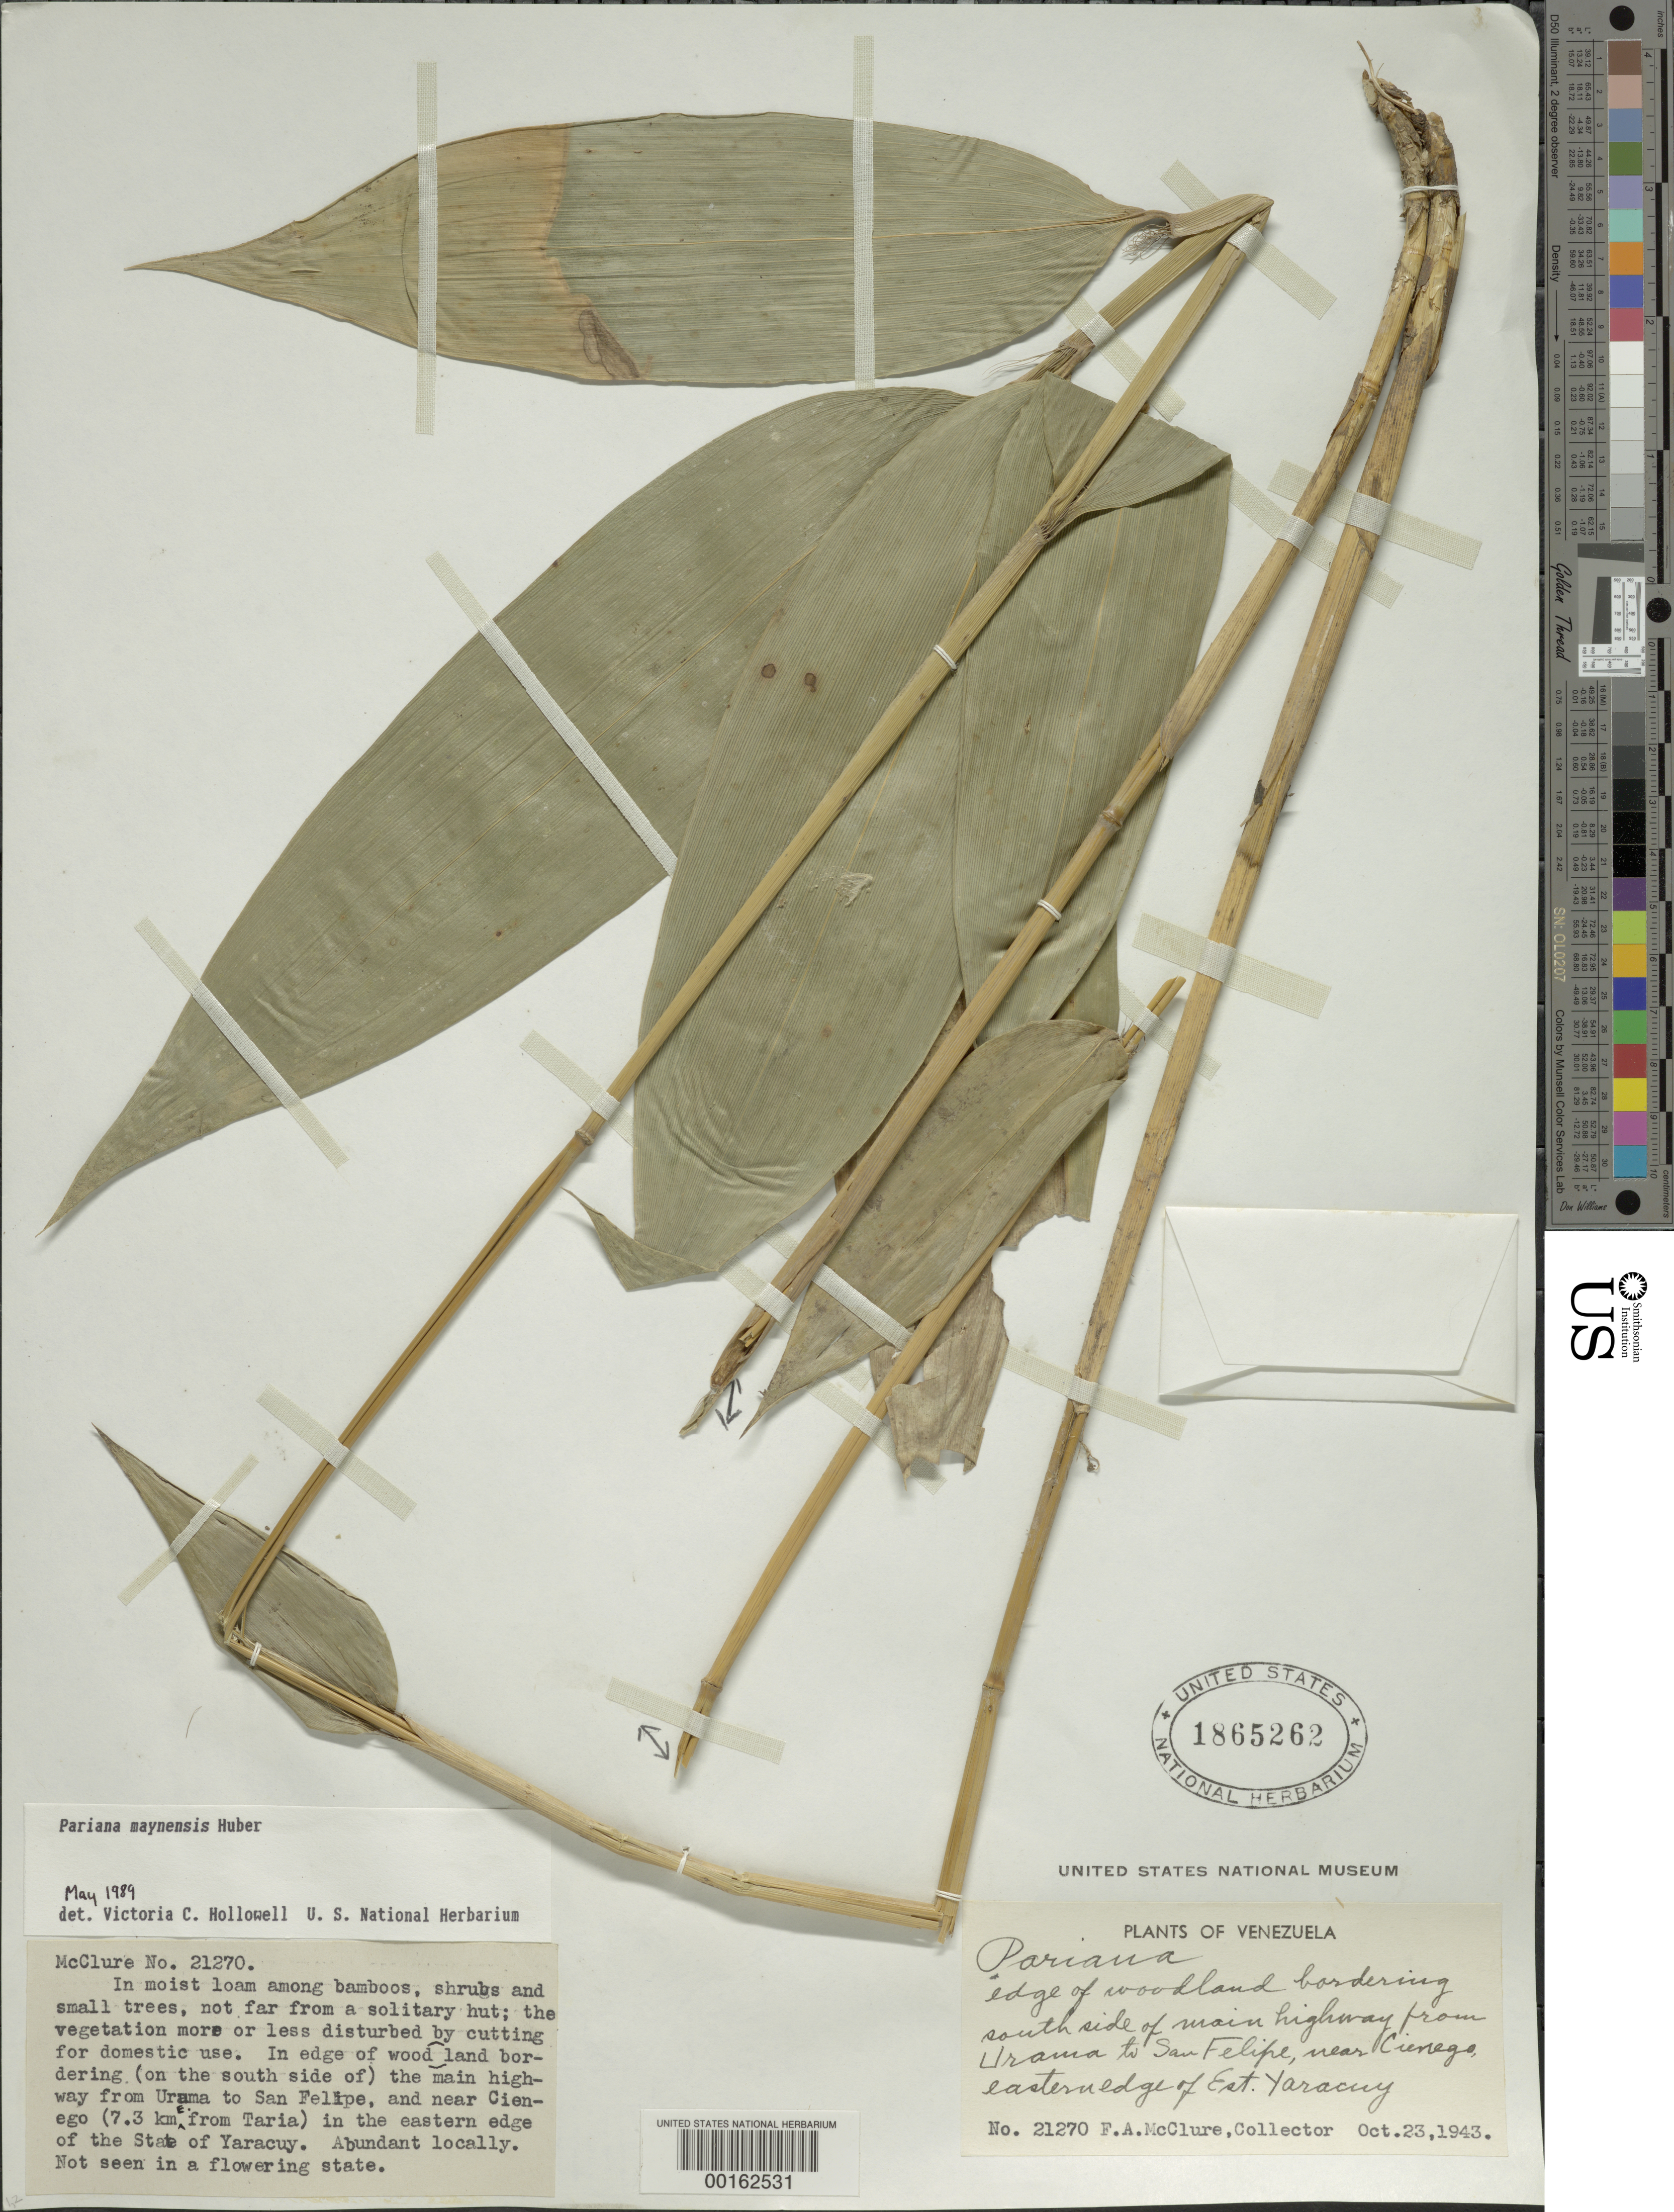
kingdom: Plantae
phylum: Tracheophyta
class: Liliopsida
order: Poales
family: Poaceae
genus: Pariana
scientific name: Pariana maynensis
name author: Huber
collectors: F. A. McClure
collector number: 21270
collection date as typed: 23 Oct 1943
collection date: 1943-10-23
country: Venezuela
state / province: Yaracuy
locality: S side of main highway from urama to san felipe, and near cienego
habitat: In moist loam among bamboos, shrubs and small trees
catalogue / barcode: US 1865262